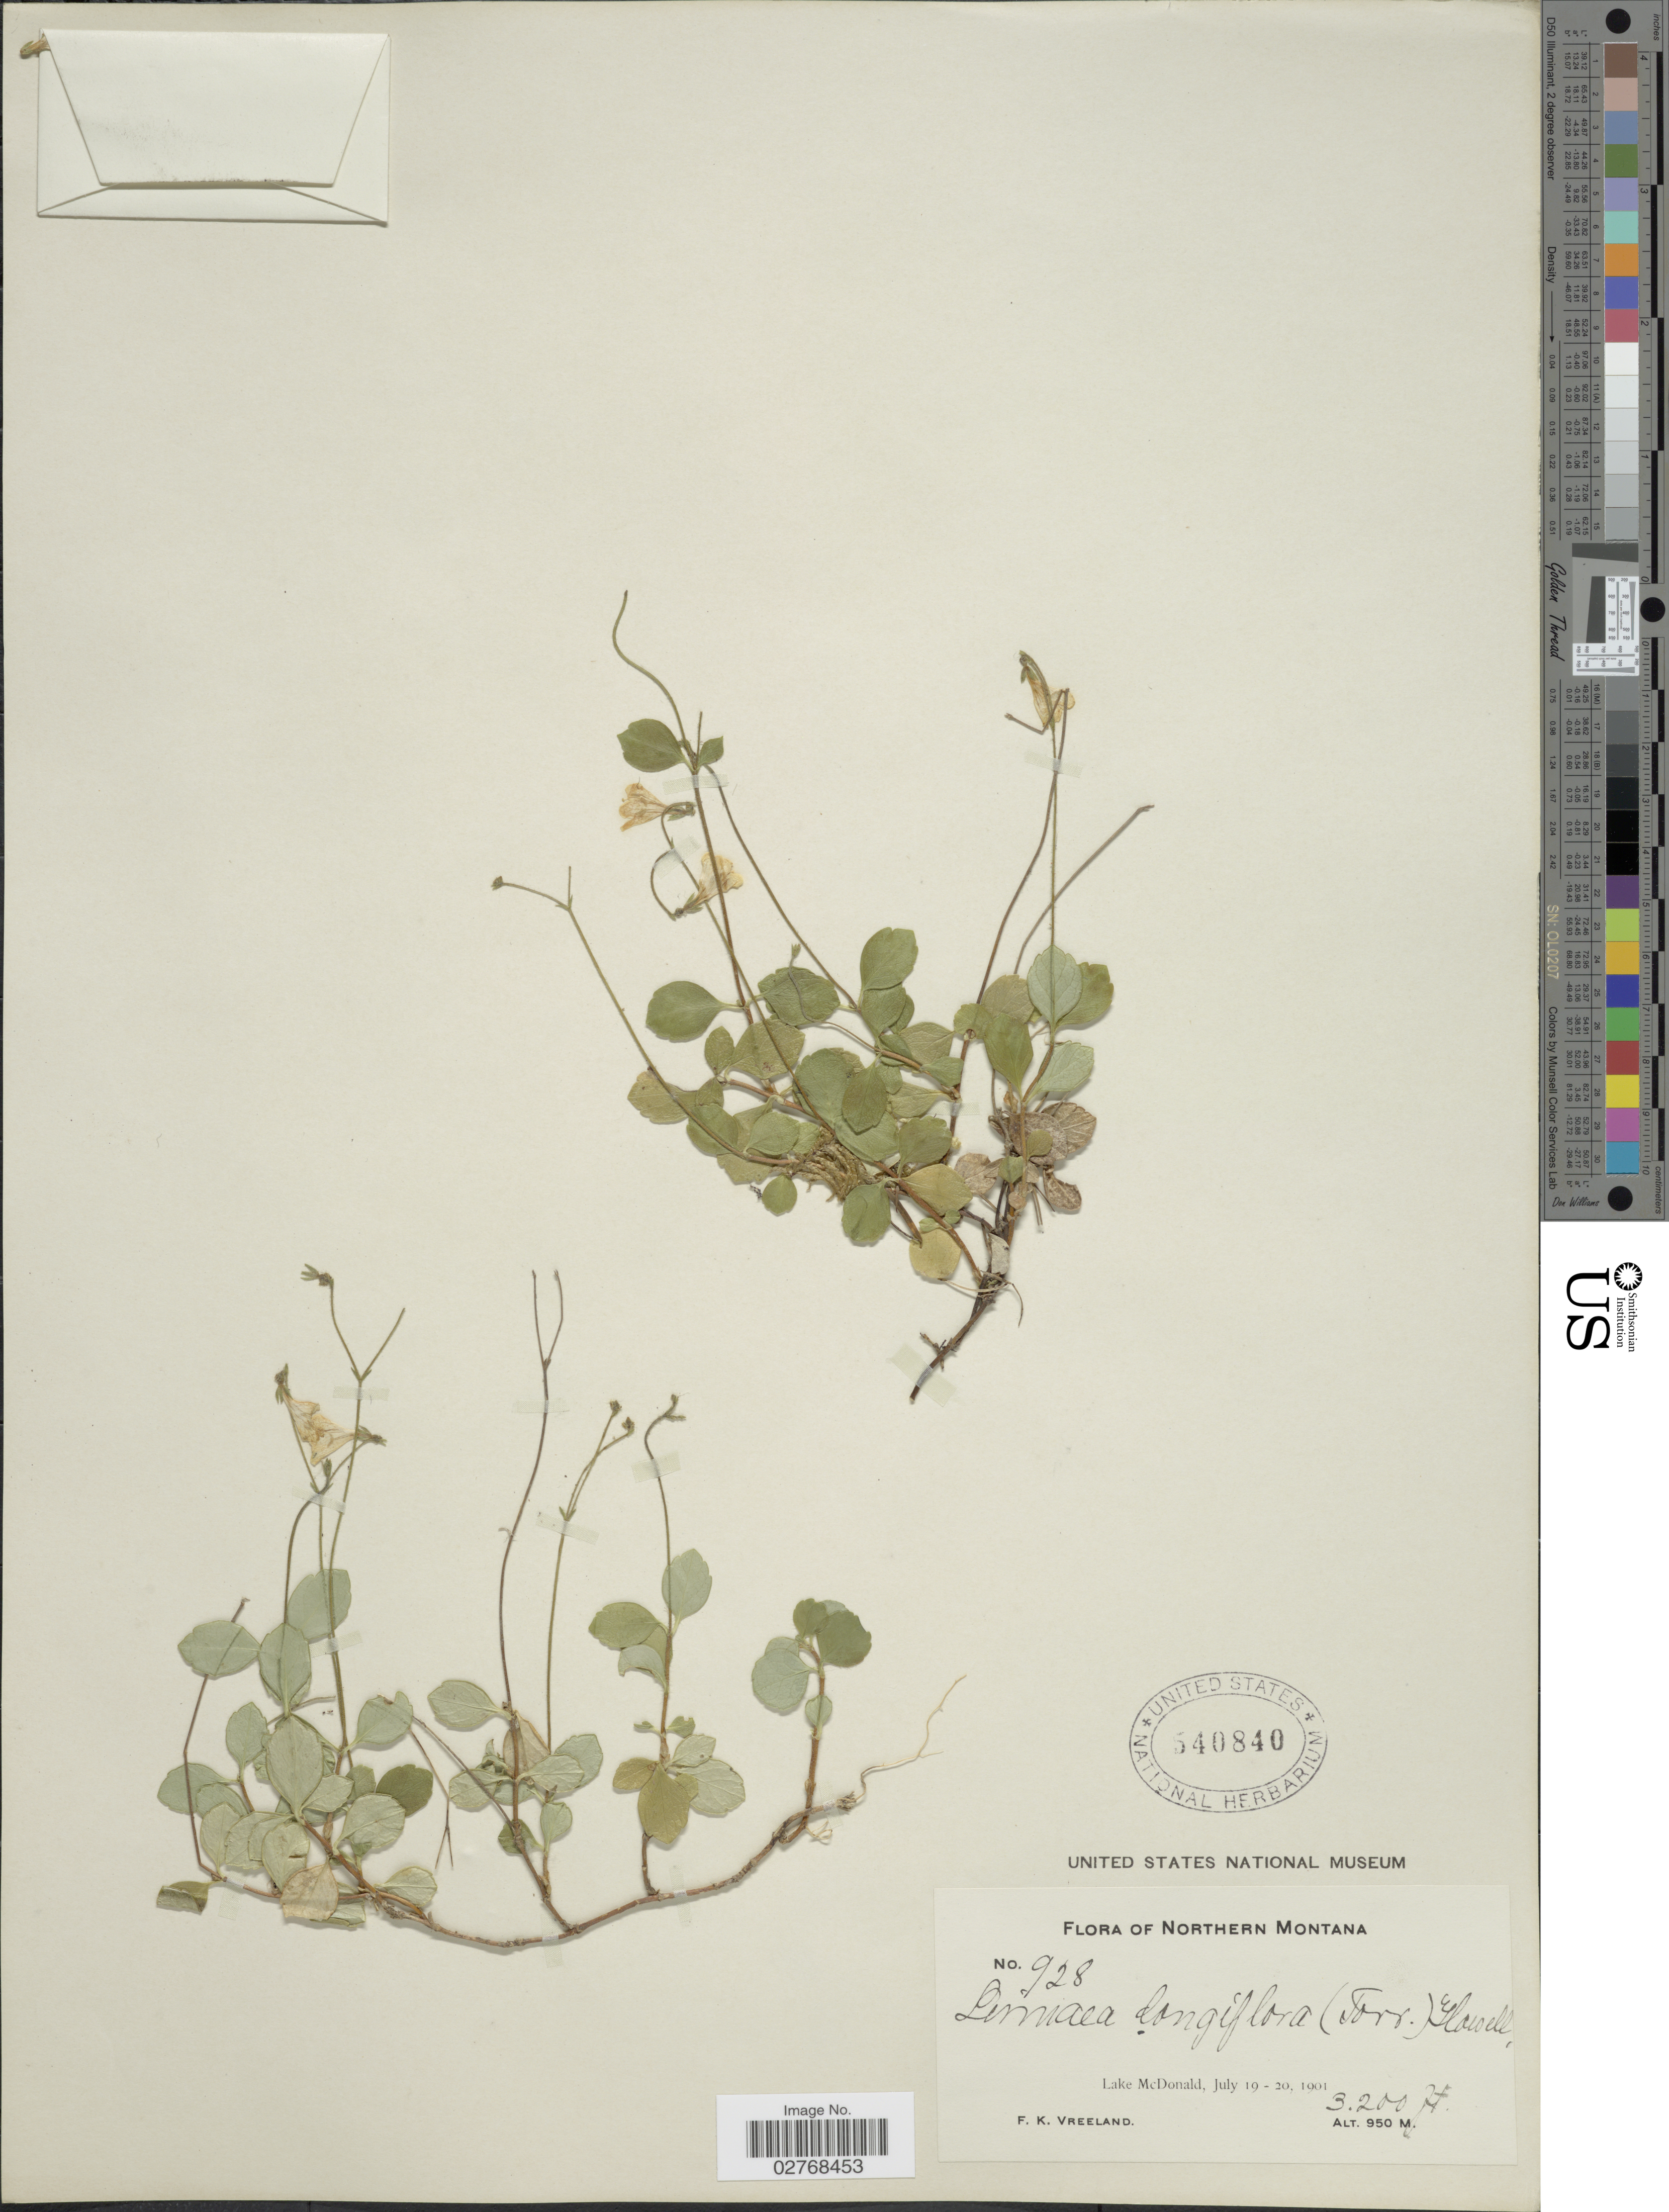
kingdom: Plantae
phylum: Tracheophyta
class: Magnoliopsida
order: Dipsacales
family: Caprifoliaceae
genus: Linnaea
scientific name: Linnaea borealis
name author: L.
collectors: F. Vreeland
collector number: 928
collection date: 1901-07-19/1901-07-20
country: United States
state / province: Montana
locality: Northern Montana. Lake McDonald.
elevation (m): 975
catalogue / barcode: US 540840